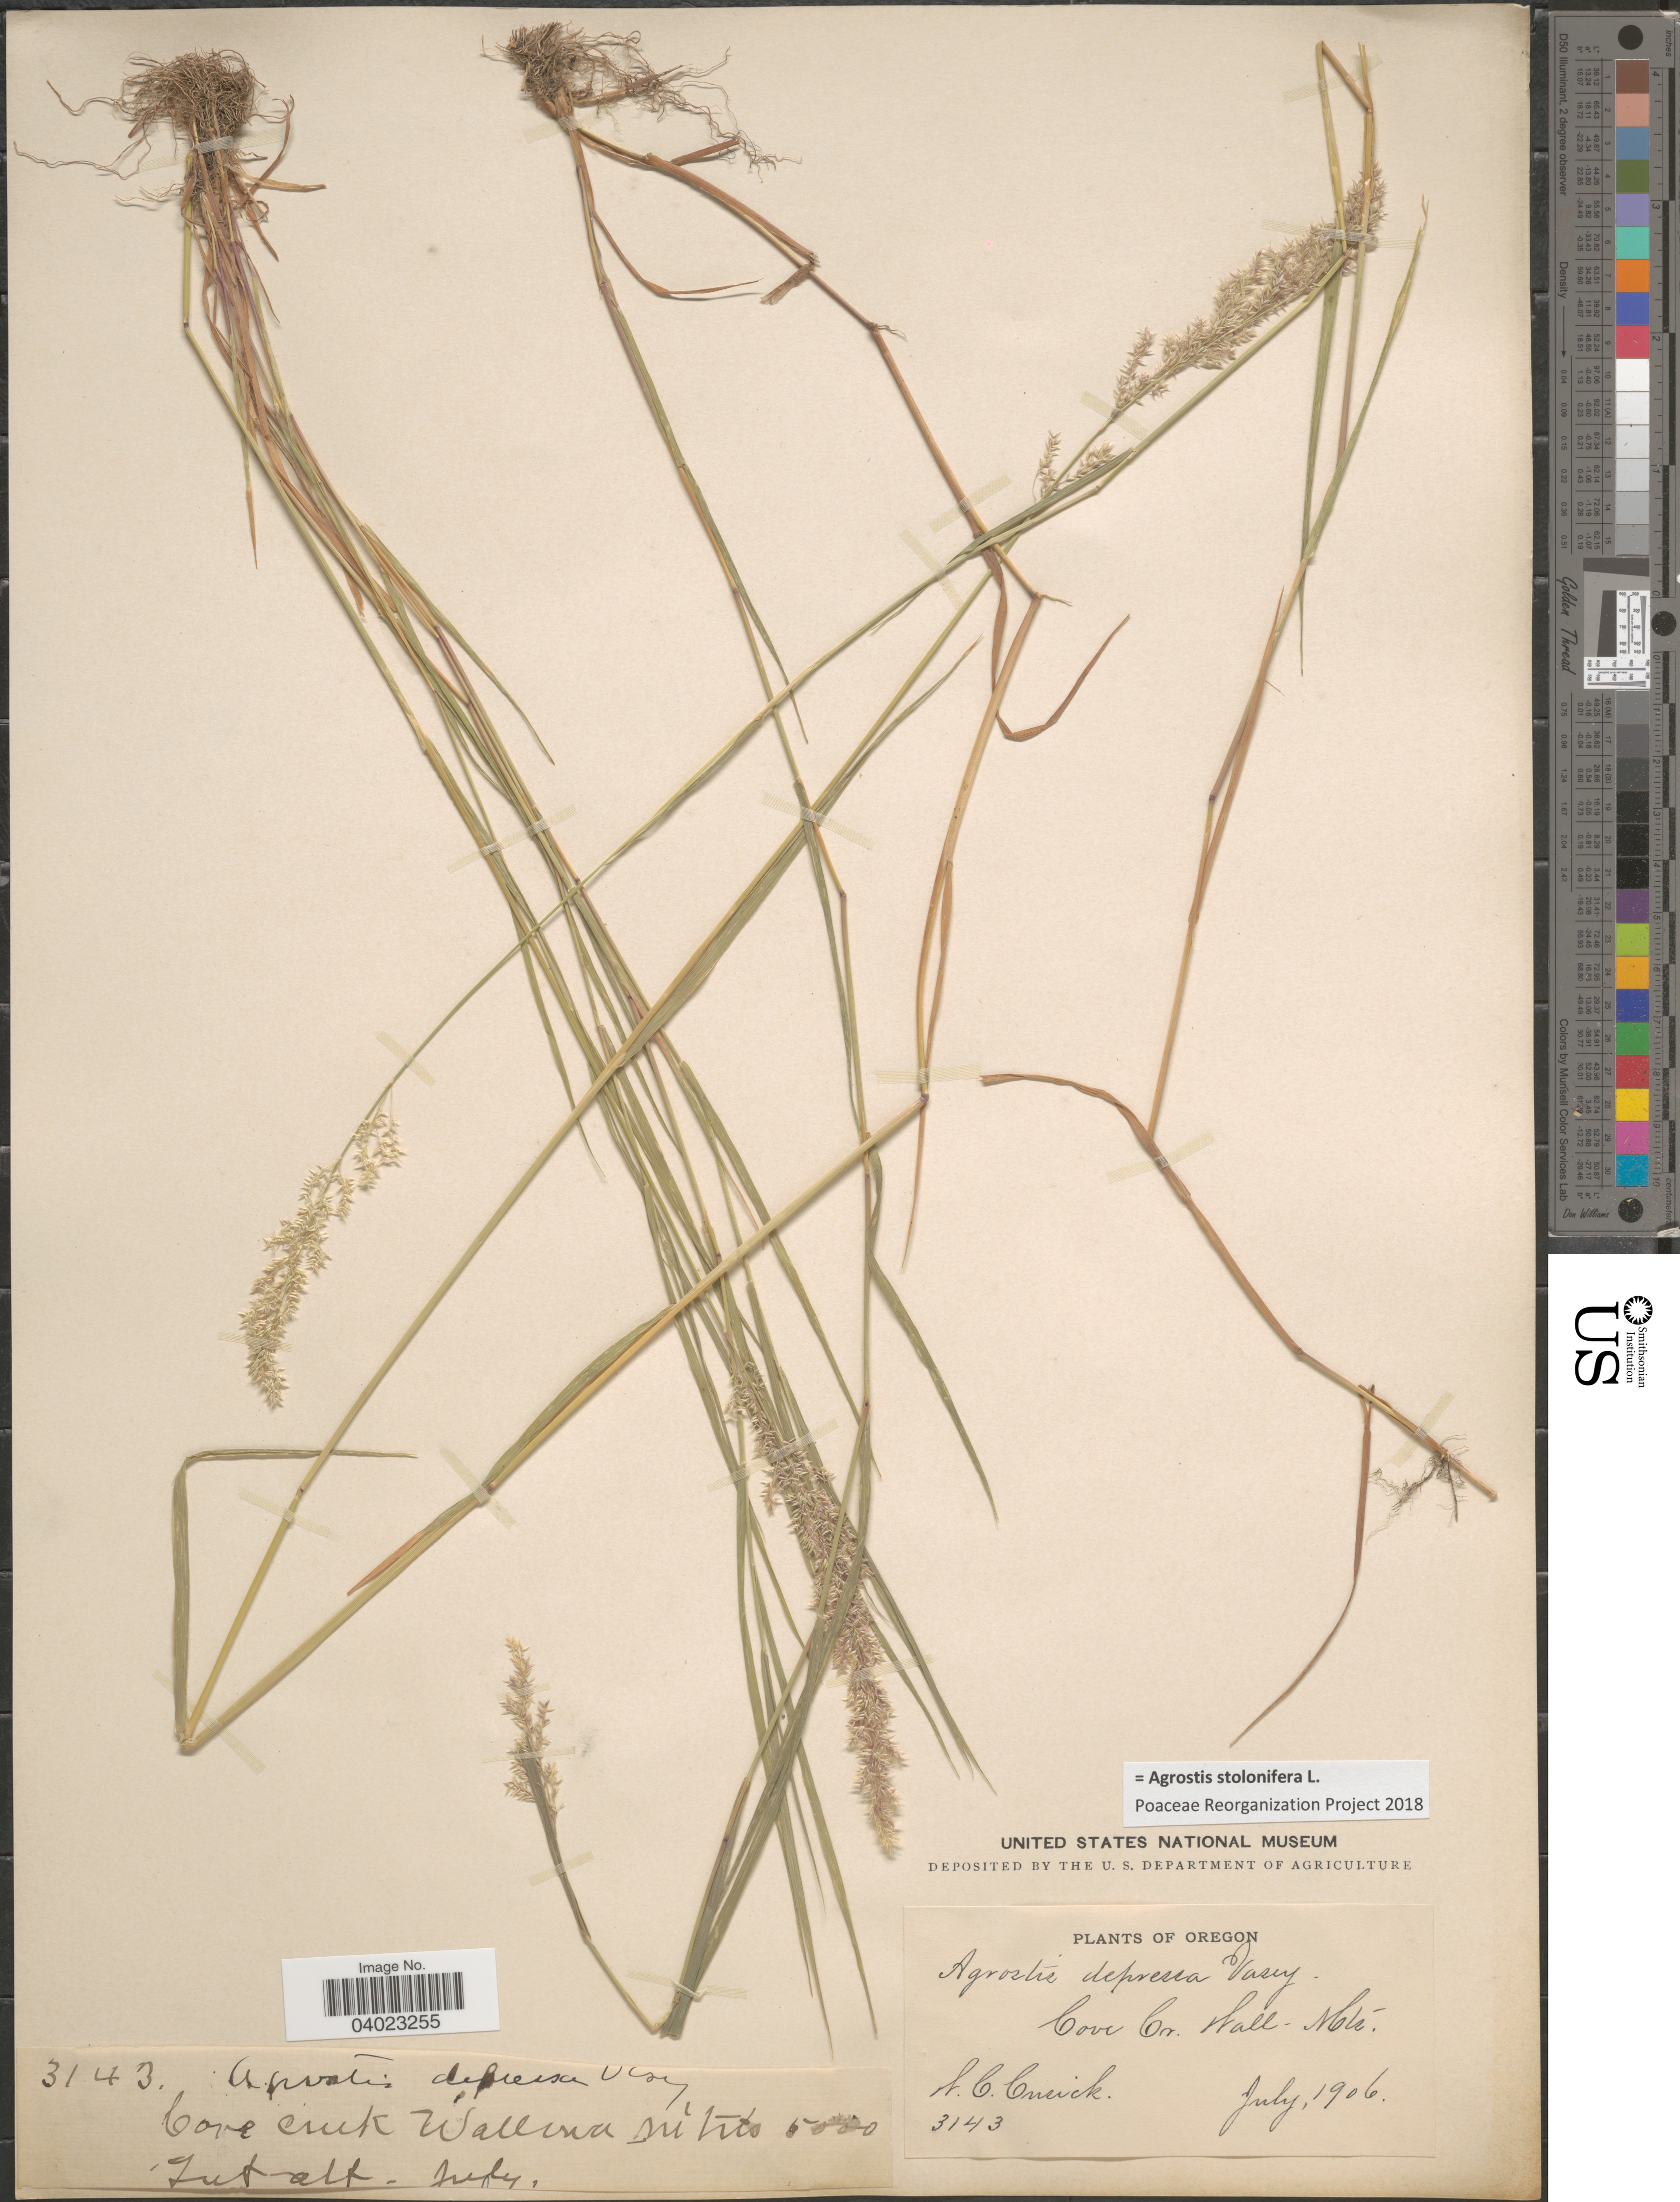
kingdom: Plantae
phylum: Tracheophyta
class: Liliopsida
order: Poales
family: Poaceae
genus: Agrostis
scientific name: Agrostis stolonifera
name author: L.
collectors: W. C. Cusick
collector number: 3143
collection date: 1906-07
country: United States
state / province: Oregon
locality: Cove Creek, Wallowa Mts.